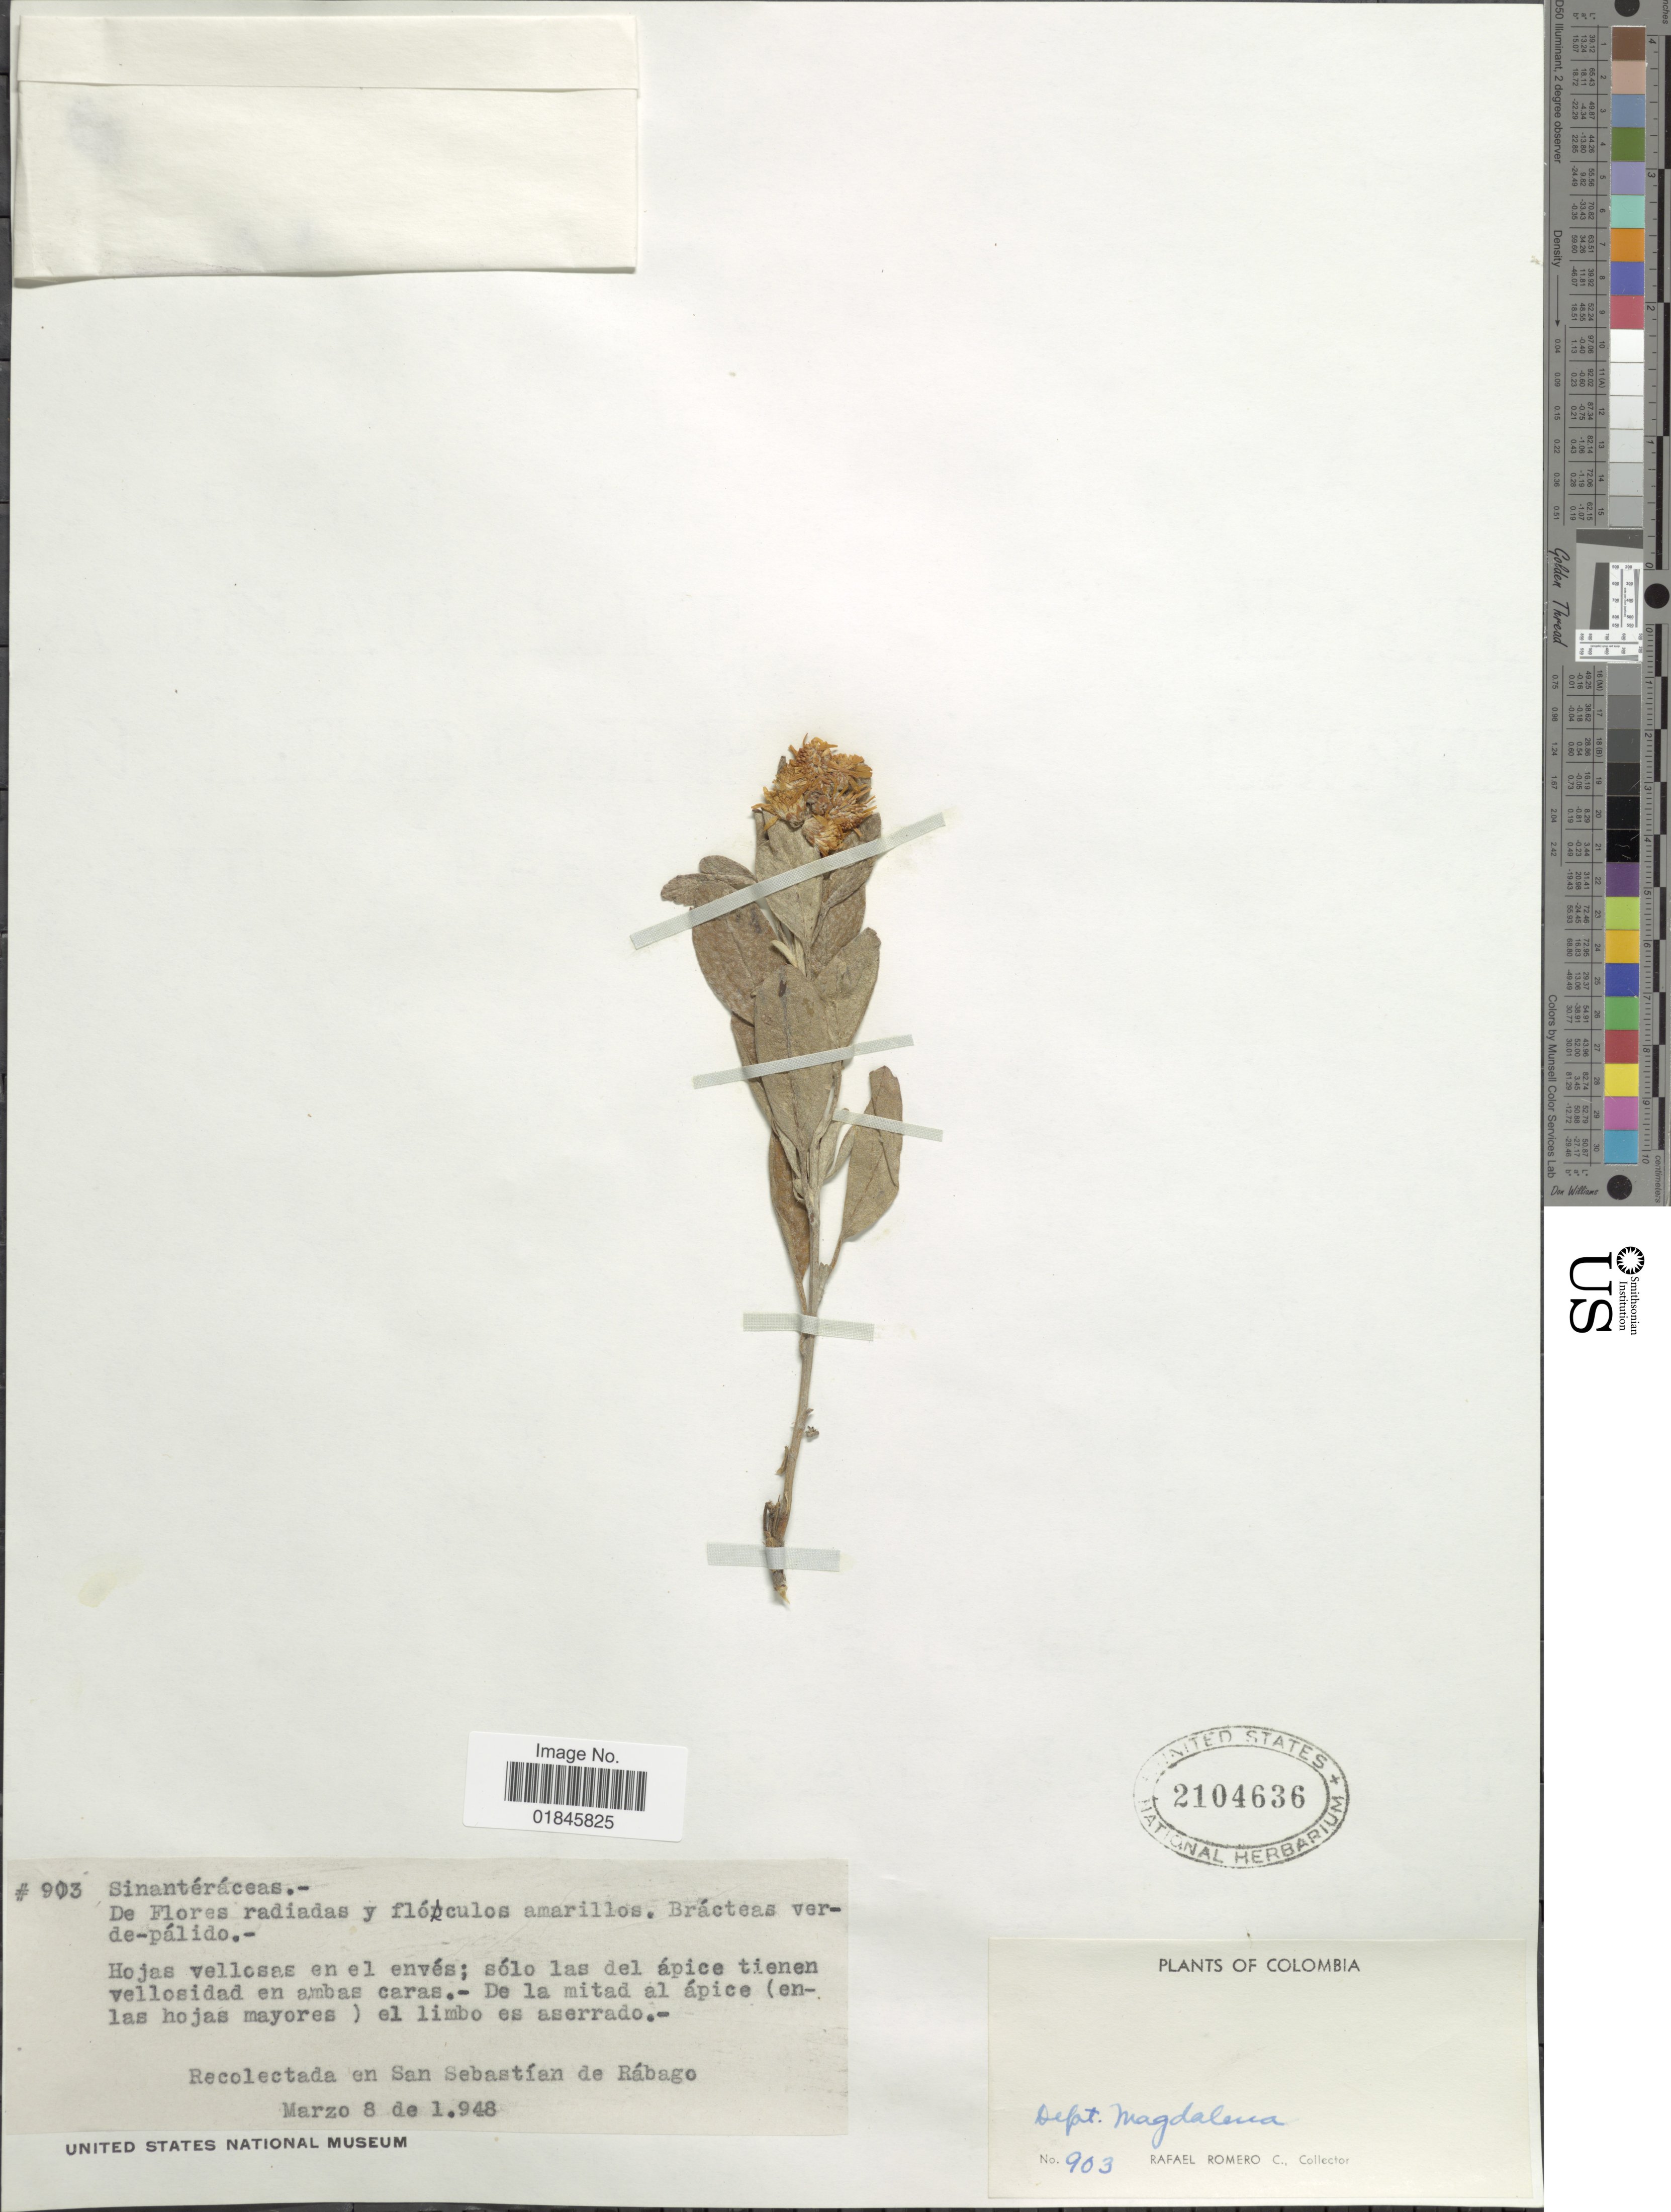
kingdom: Plantae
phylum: Tracheophyta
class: Magnoliopsida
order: Asterales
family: Asteraceae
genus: Pentacalia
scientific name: Pentacalia schultzei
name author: Cuatrec.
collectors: R. Romero Castañeda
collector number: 903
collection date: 1948-03-08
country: Colombia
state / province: Magdalena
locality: Dept. Magdalena. Recolectada en San Sebastian de Rábago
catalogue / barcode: US 2104636